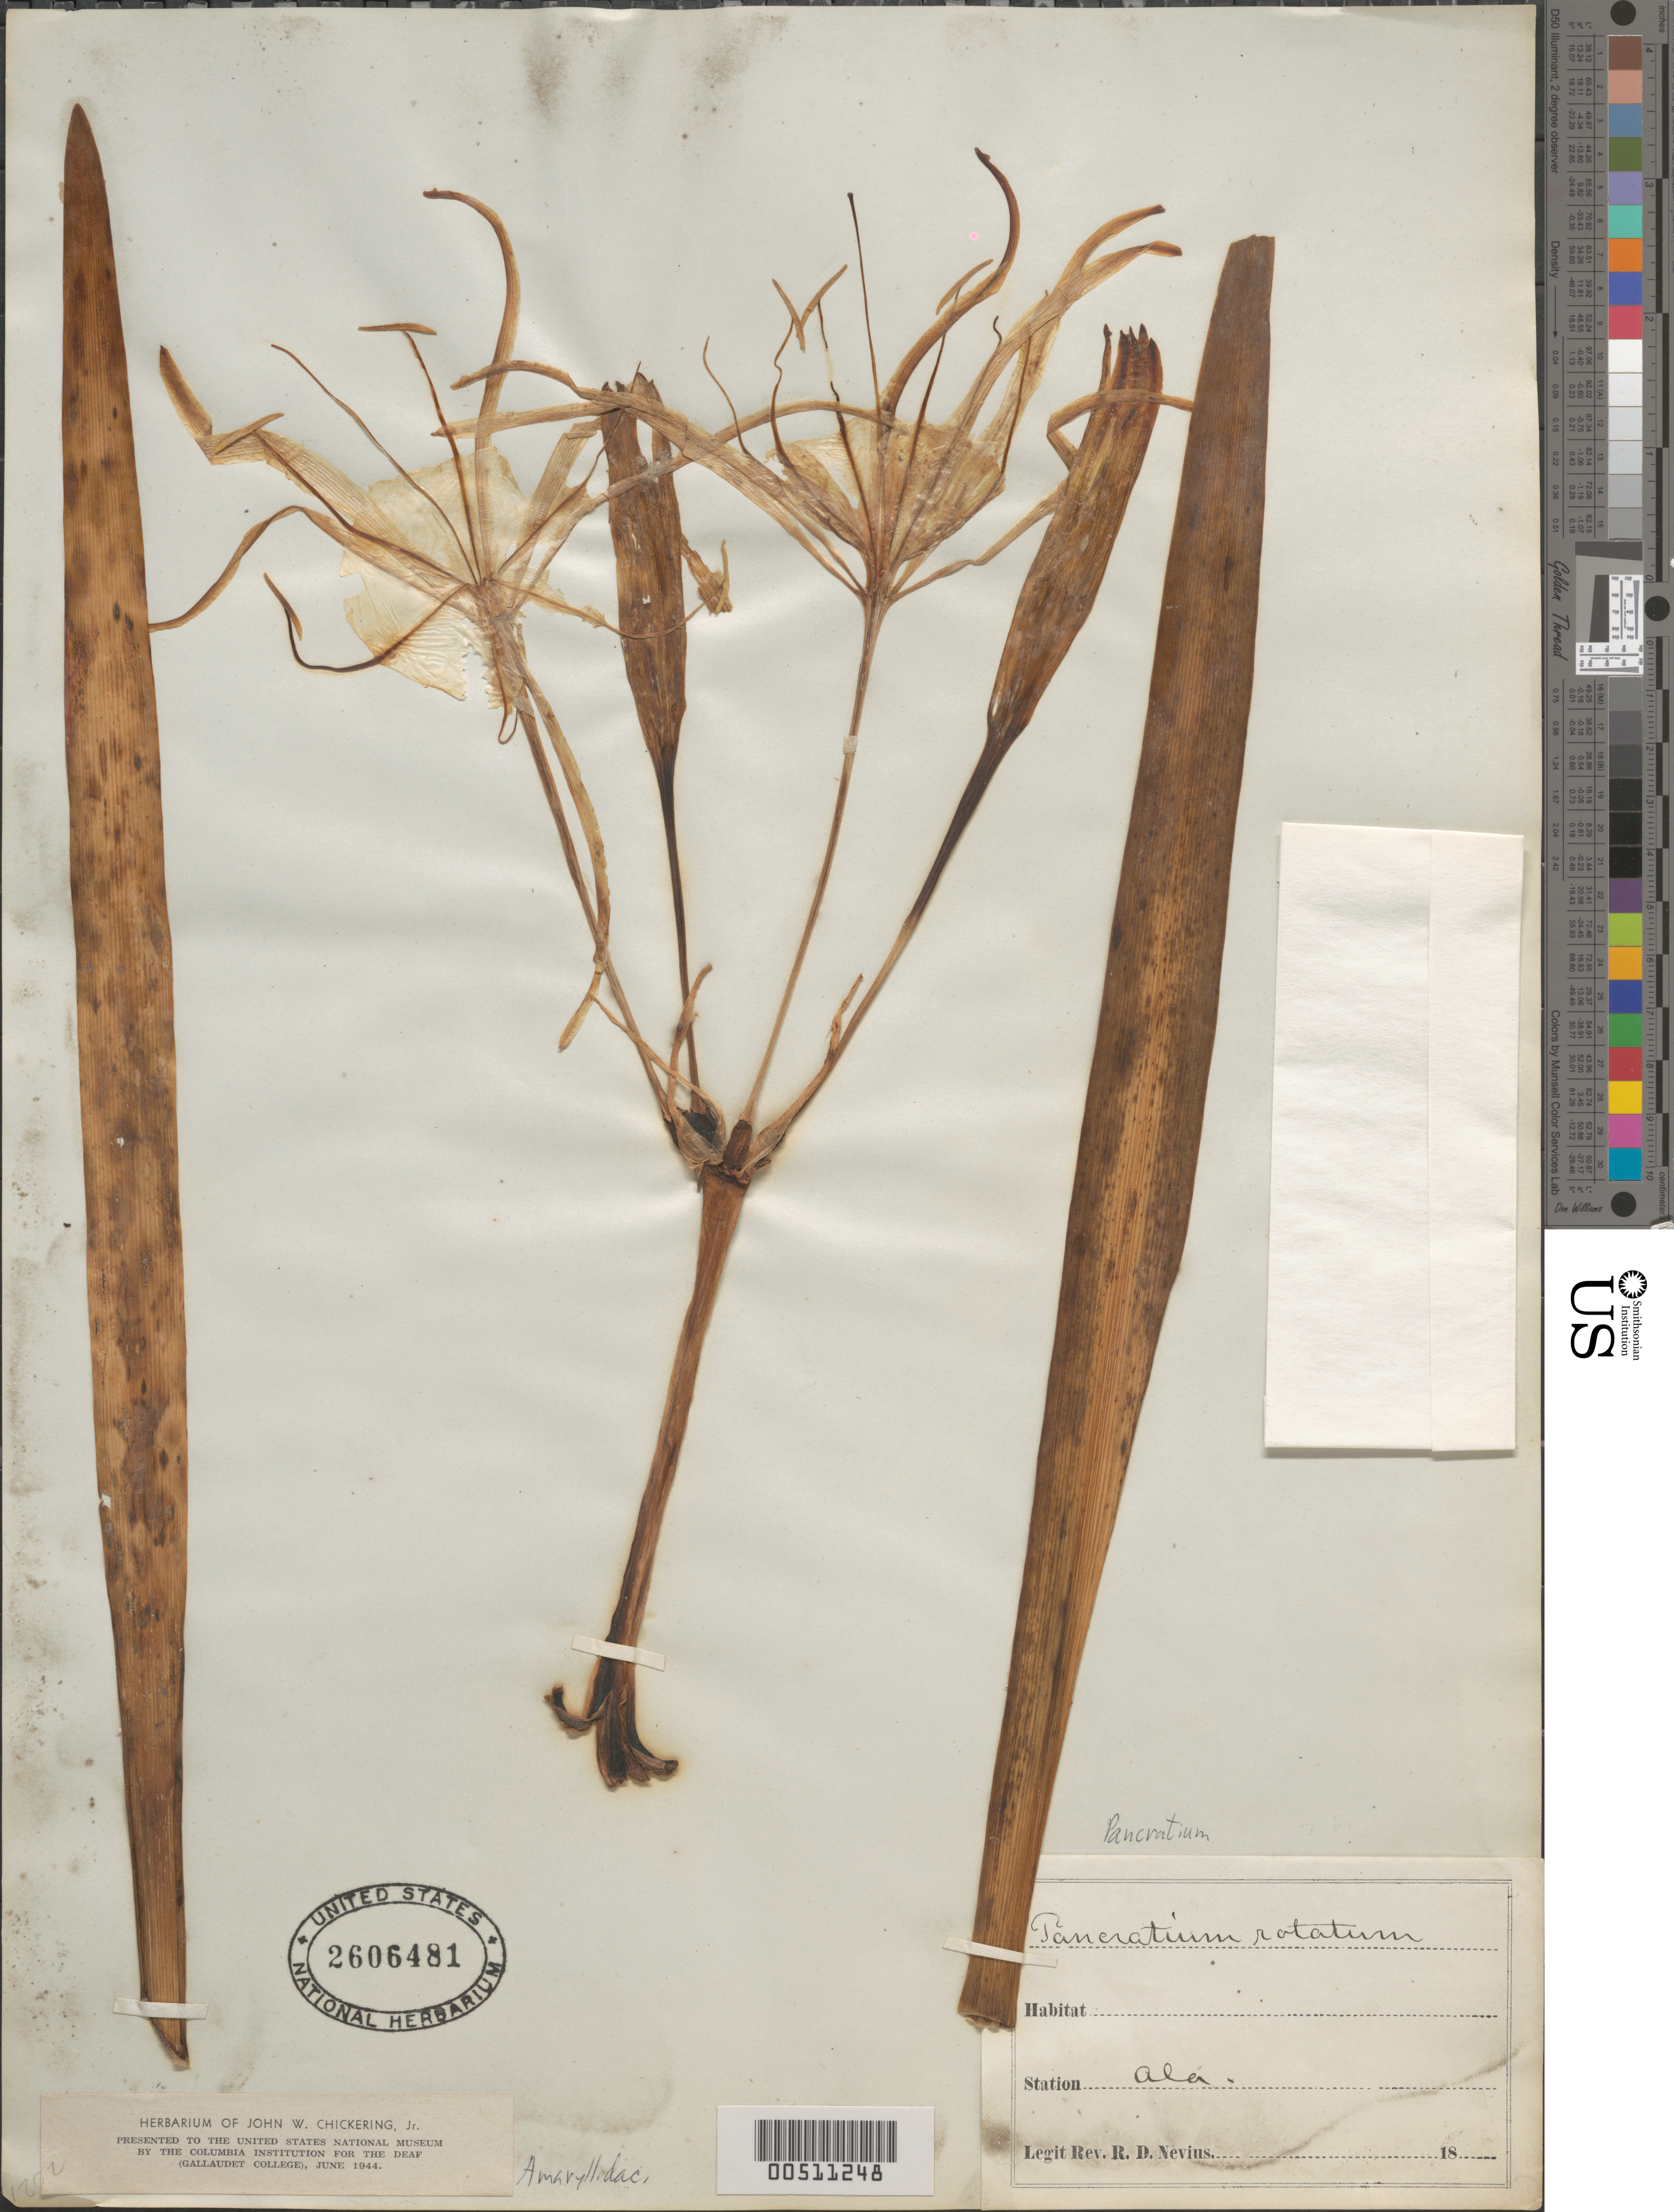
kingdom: Plantae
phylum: Tracheophyta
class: Liliopsida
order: Asparagales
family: Amaryllidaceae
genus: Pancratium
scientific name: Pancratium rotatum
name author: Ker Gawl.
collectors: R. Nevius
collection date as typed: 18--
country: United States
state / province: Alabama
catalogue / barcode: US 2606481